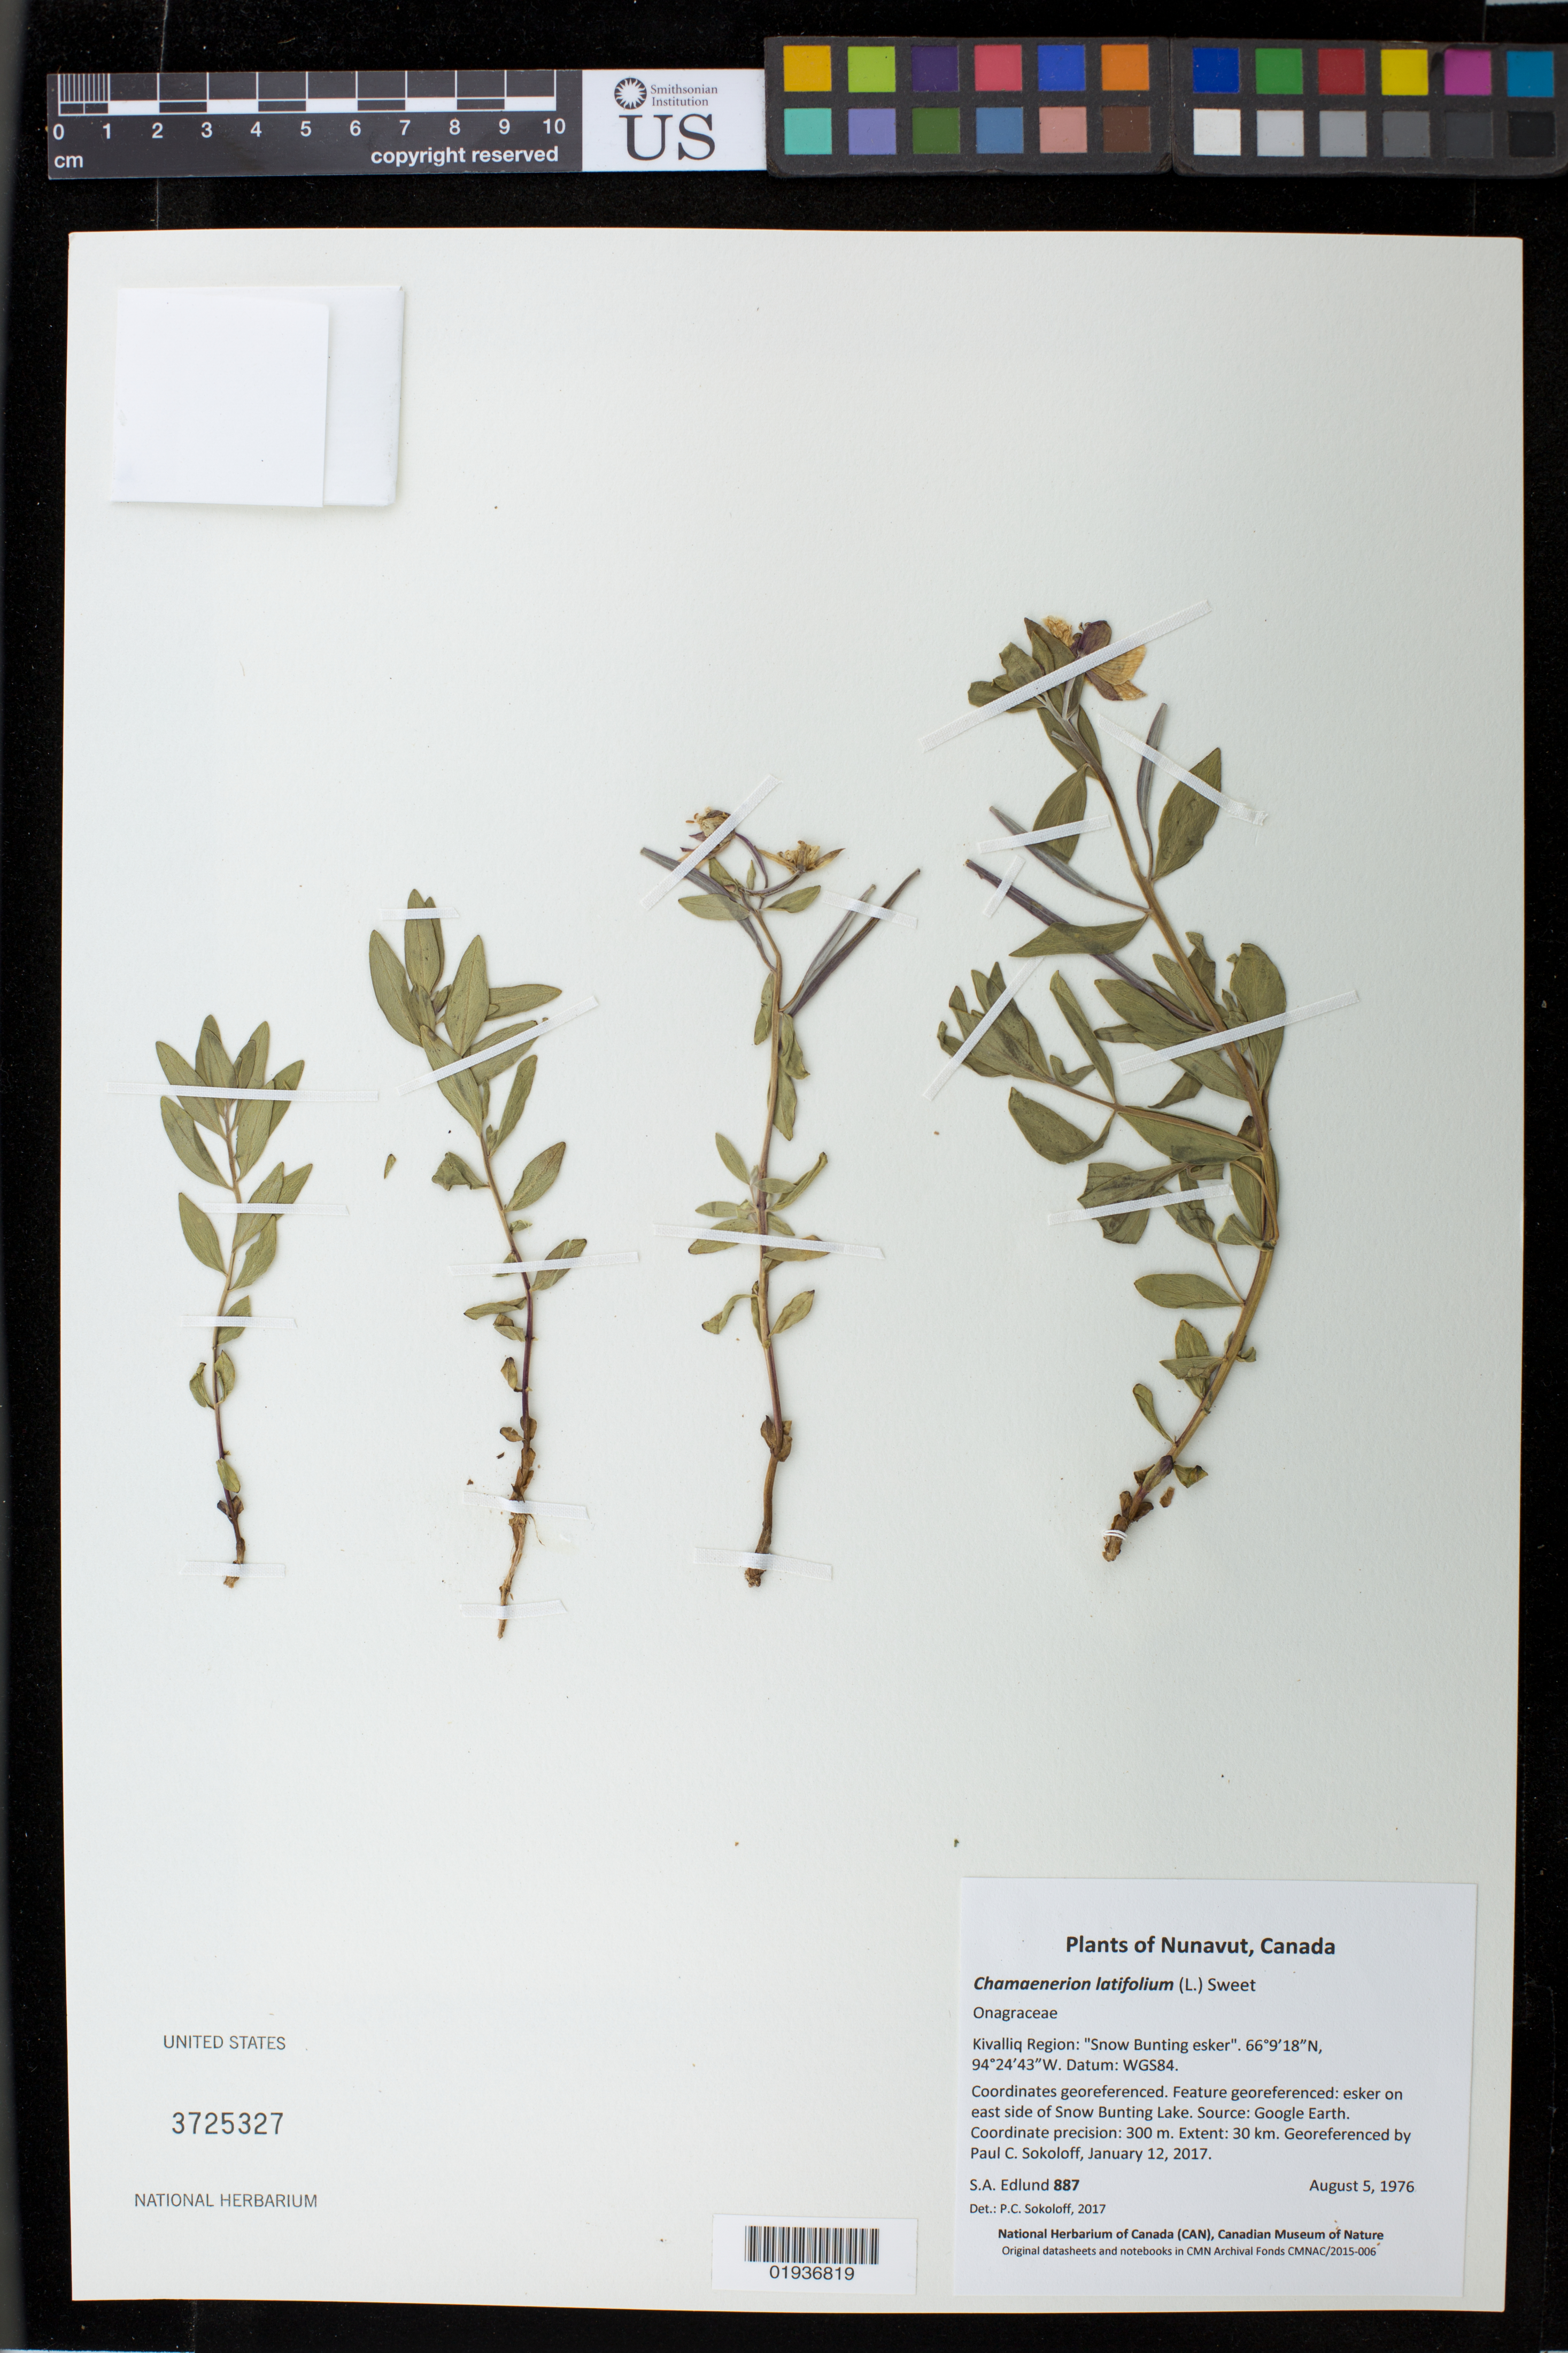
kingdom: Plantae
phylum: Tracheophyta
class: Magnoliopsida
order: Myrtales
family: Onagraceae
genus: Chamaenerion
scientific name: Chamaenerion latifolium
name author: (L.) Th. Fr. & Lange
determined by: Sokoloff, P. C.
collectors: S. Edlund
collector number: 887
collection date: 1976-08-05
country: Canada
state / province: Nunavut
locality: Kivalliq Region: "Snow Bunting Esker"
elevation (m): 300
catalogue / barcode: US 3725327